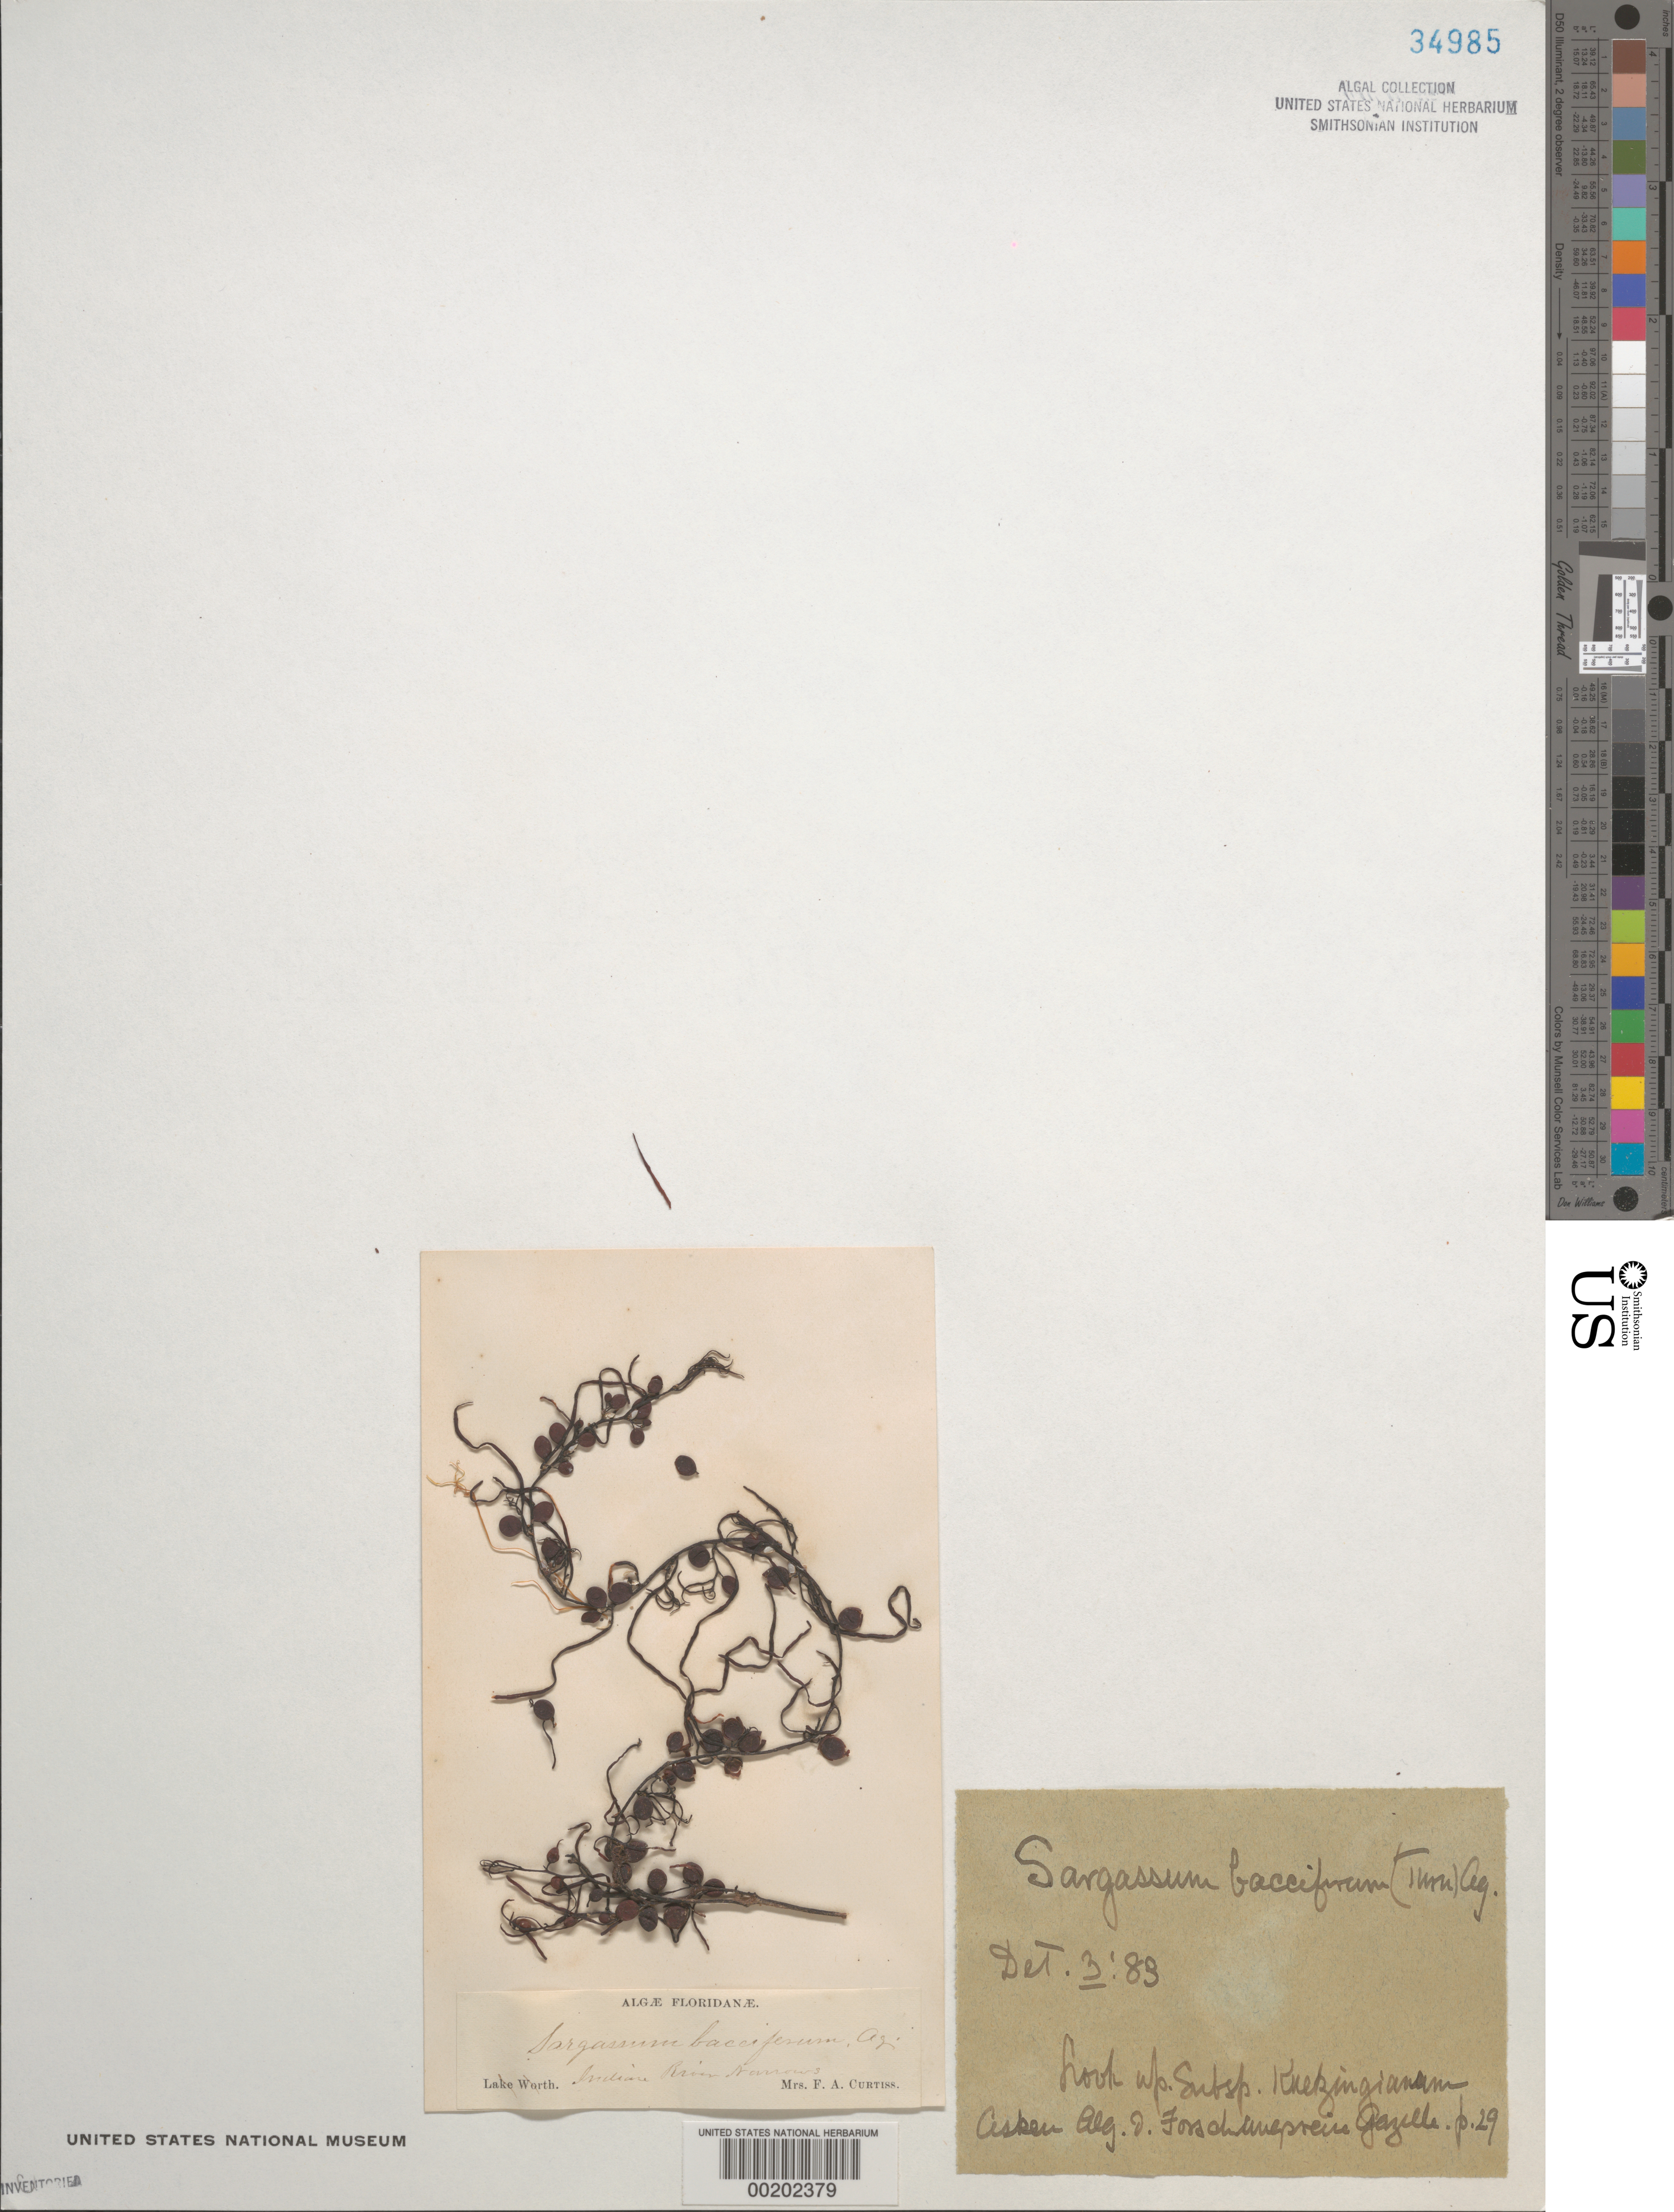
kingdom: Chromista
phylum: Ochrophyta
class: Phaeophyceae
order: Fucales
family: Sargassaceae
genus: Sargassum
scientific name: Sargassum natans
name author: (L.) Gaillon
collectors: F. A. Curtiss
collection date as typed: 18--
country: United States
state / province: Florida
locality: Indian River Narrows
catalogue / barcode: US 34985